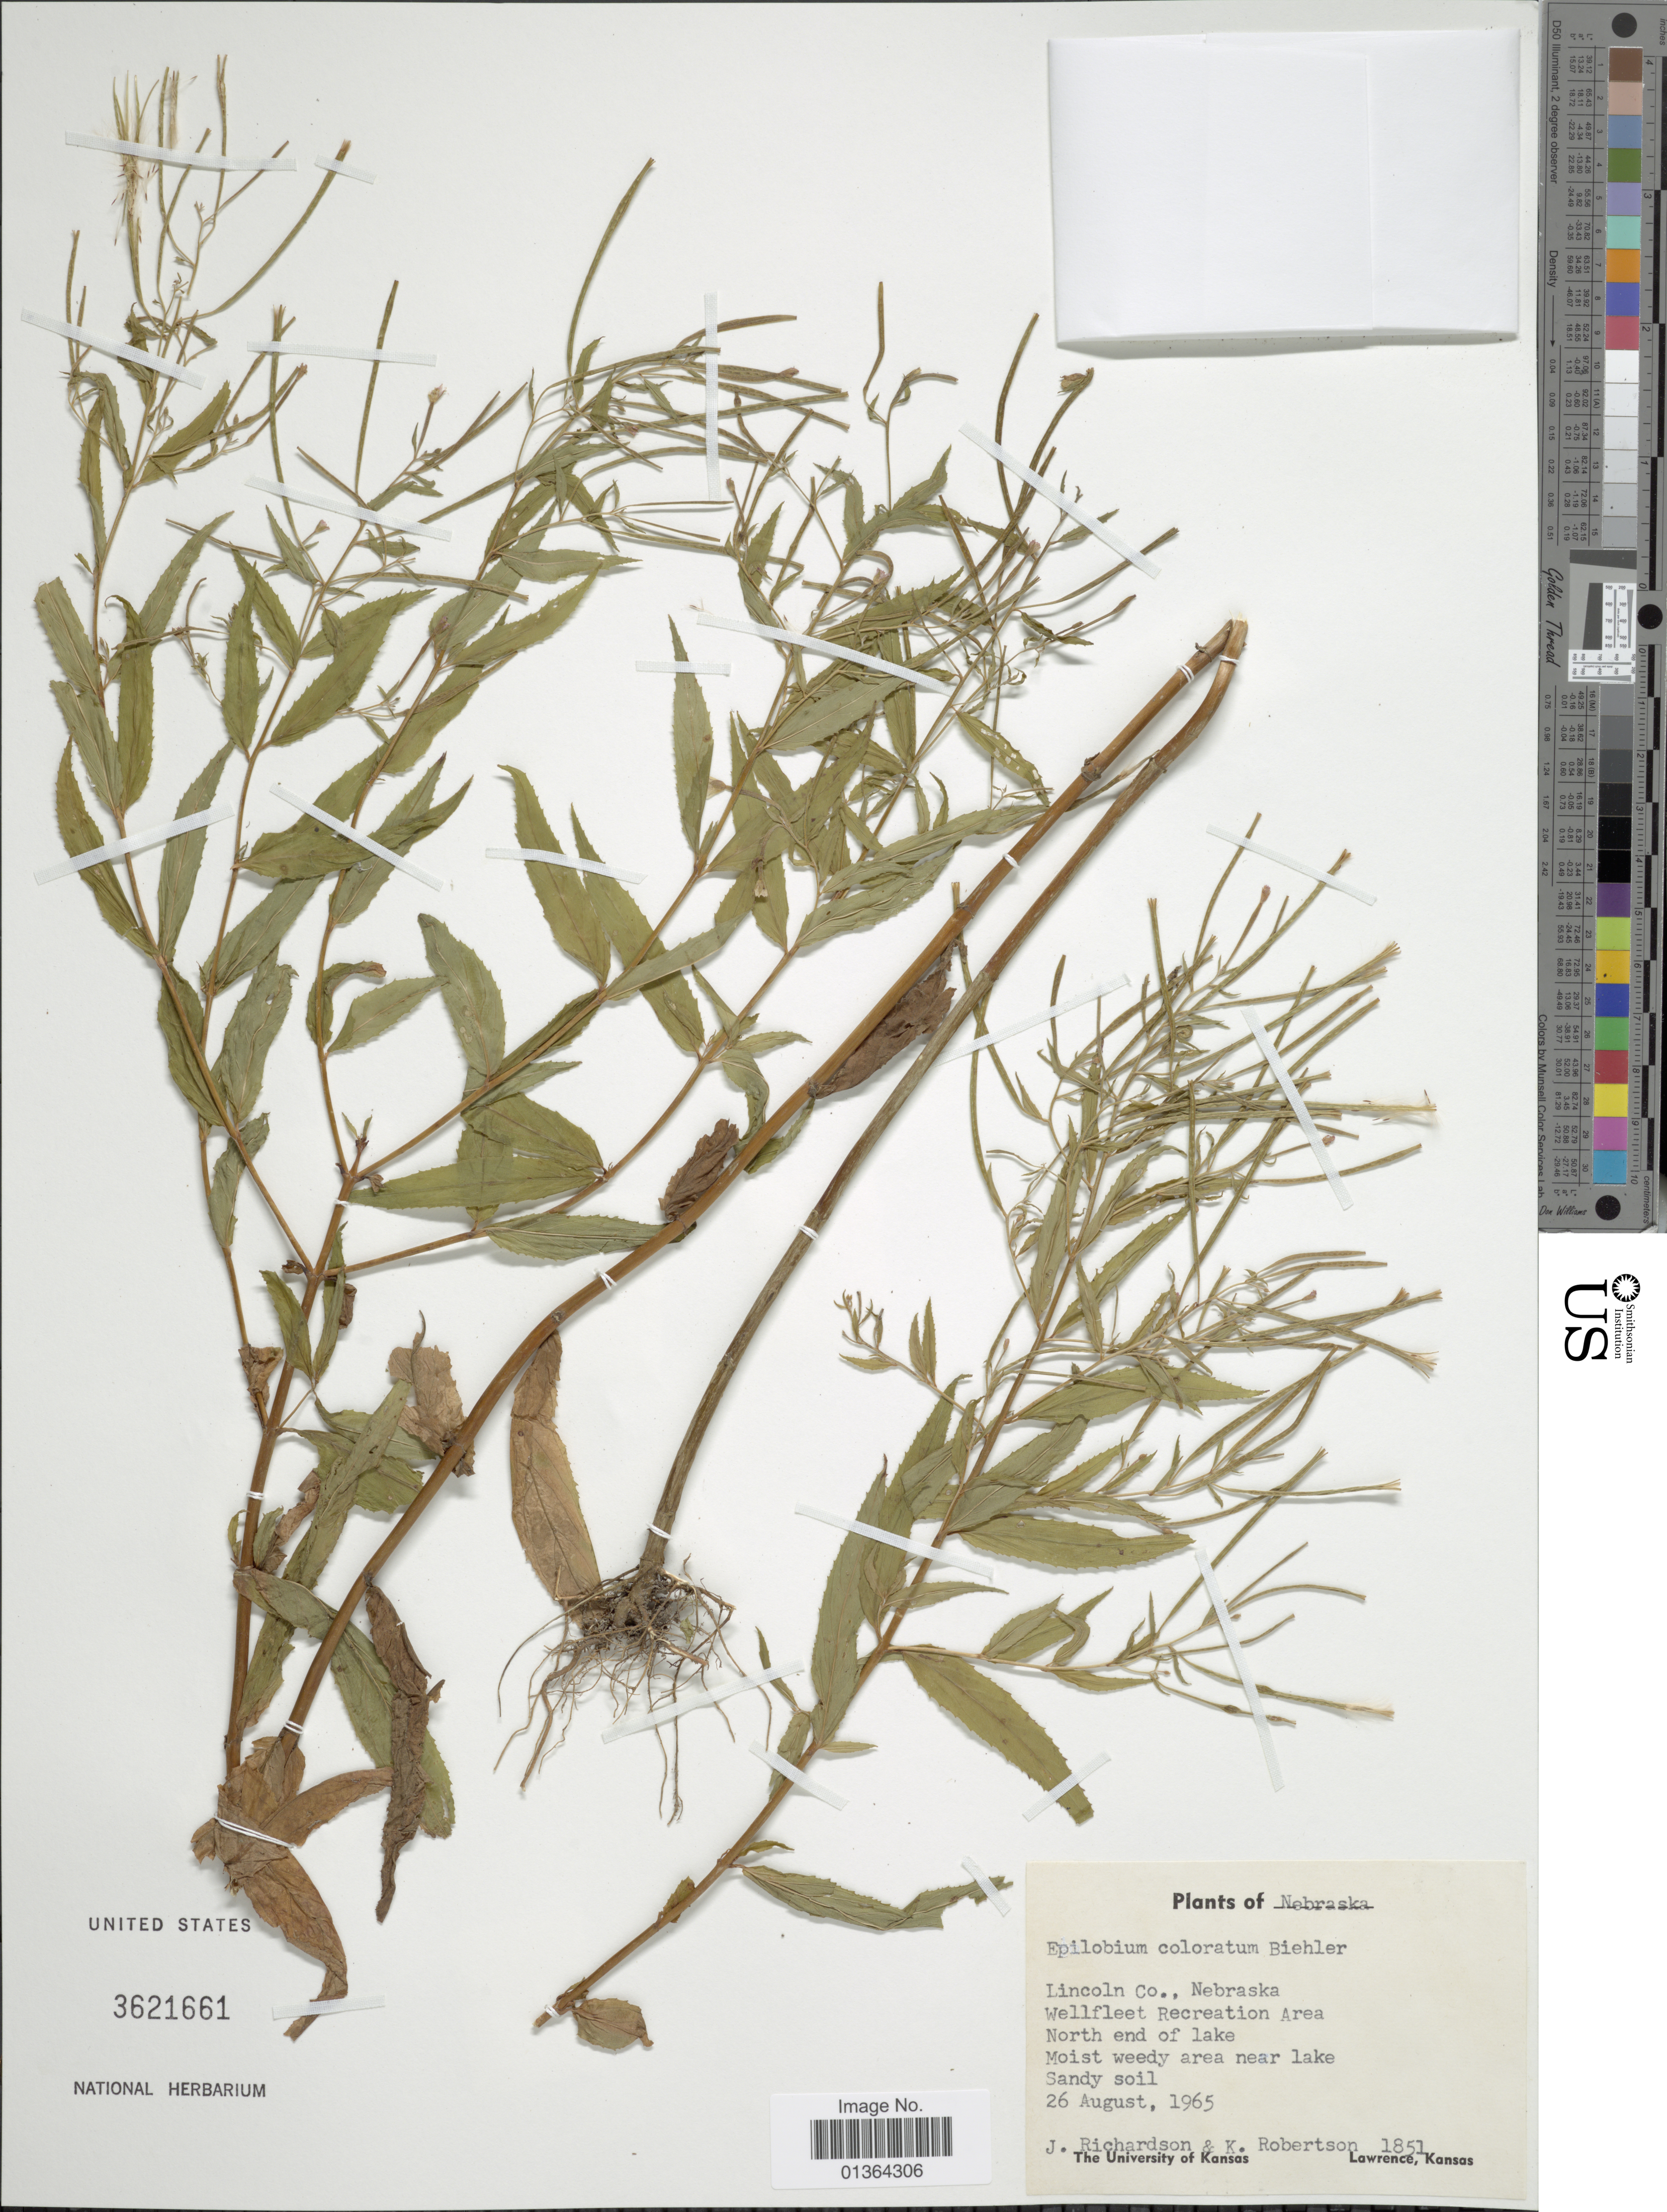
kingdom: Plantae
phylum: Tracheophyta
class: Magnoliopsida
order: Myrtales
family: Onagraceae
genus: Epilobium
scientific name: Epilobium coloratum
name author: Biehler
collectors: J. Richardson & K. Robertson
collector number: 1851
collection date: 1965-08-26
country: United States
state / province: Nebraska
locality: Lincoln Co. Wellfleet Recreation Area. North end of lake.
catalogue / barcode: US 3621661